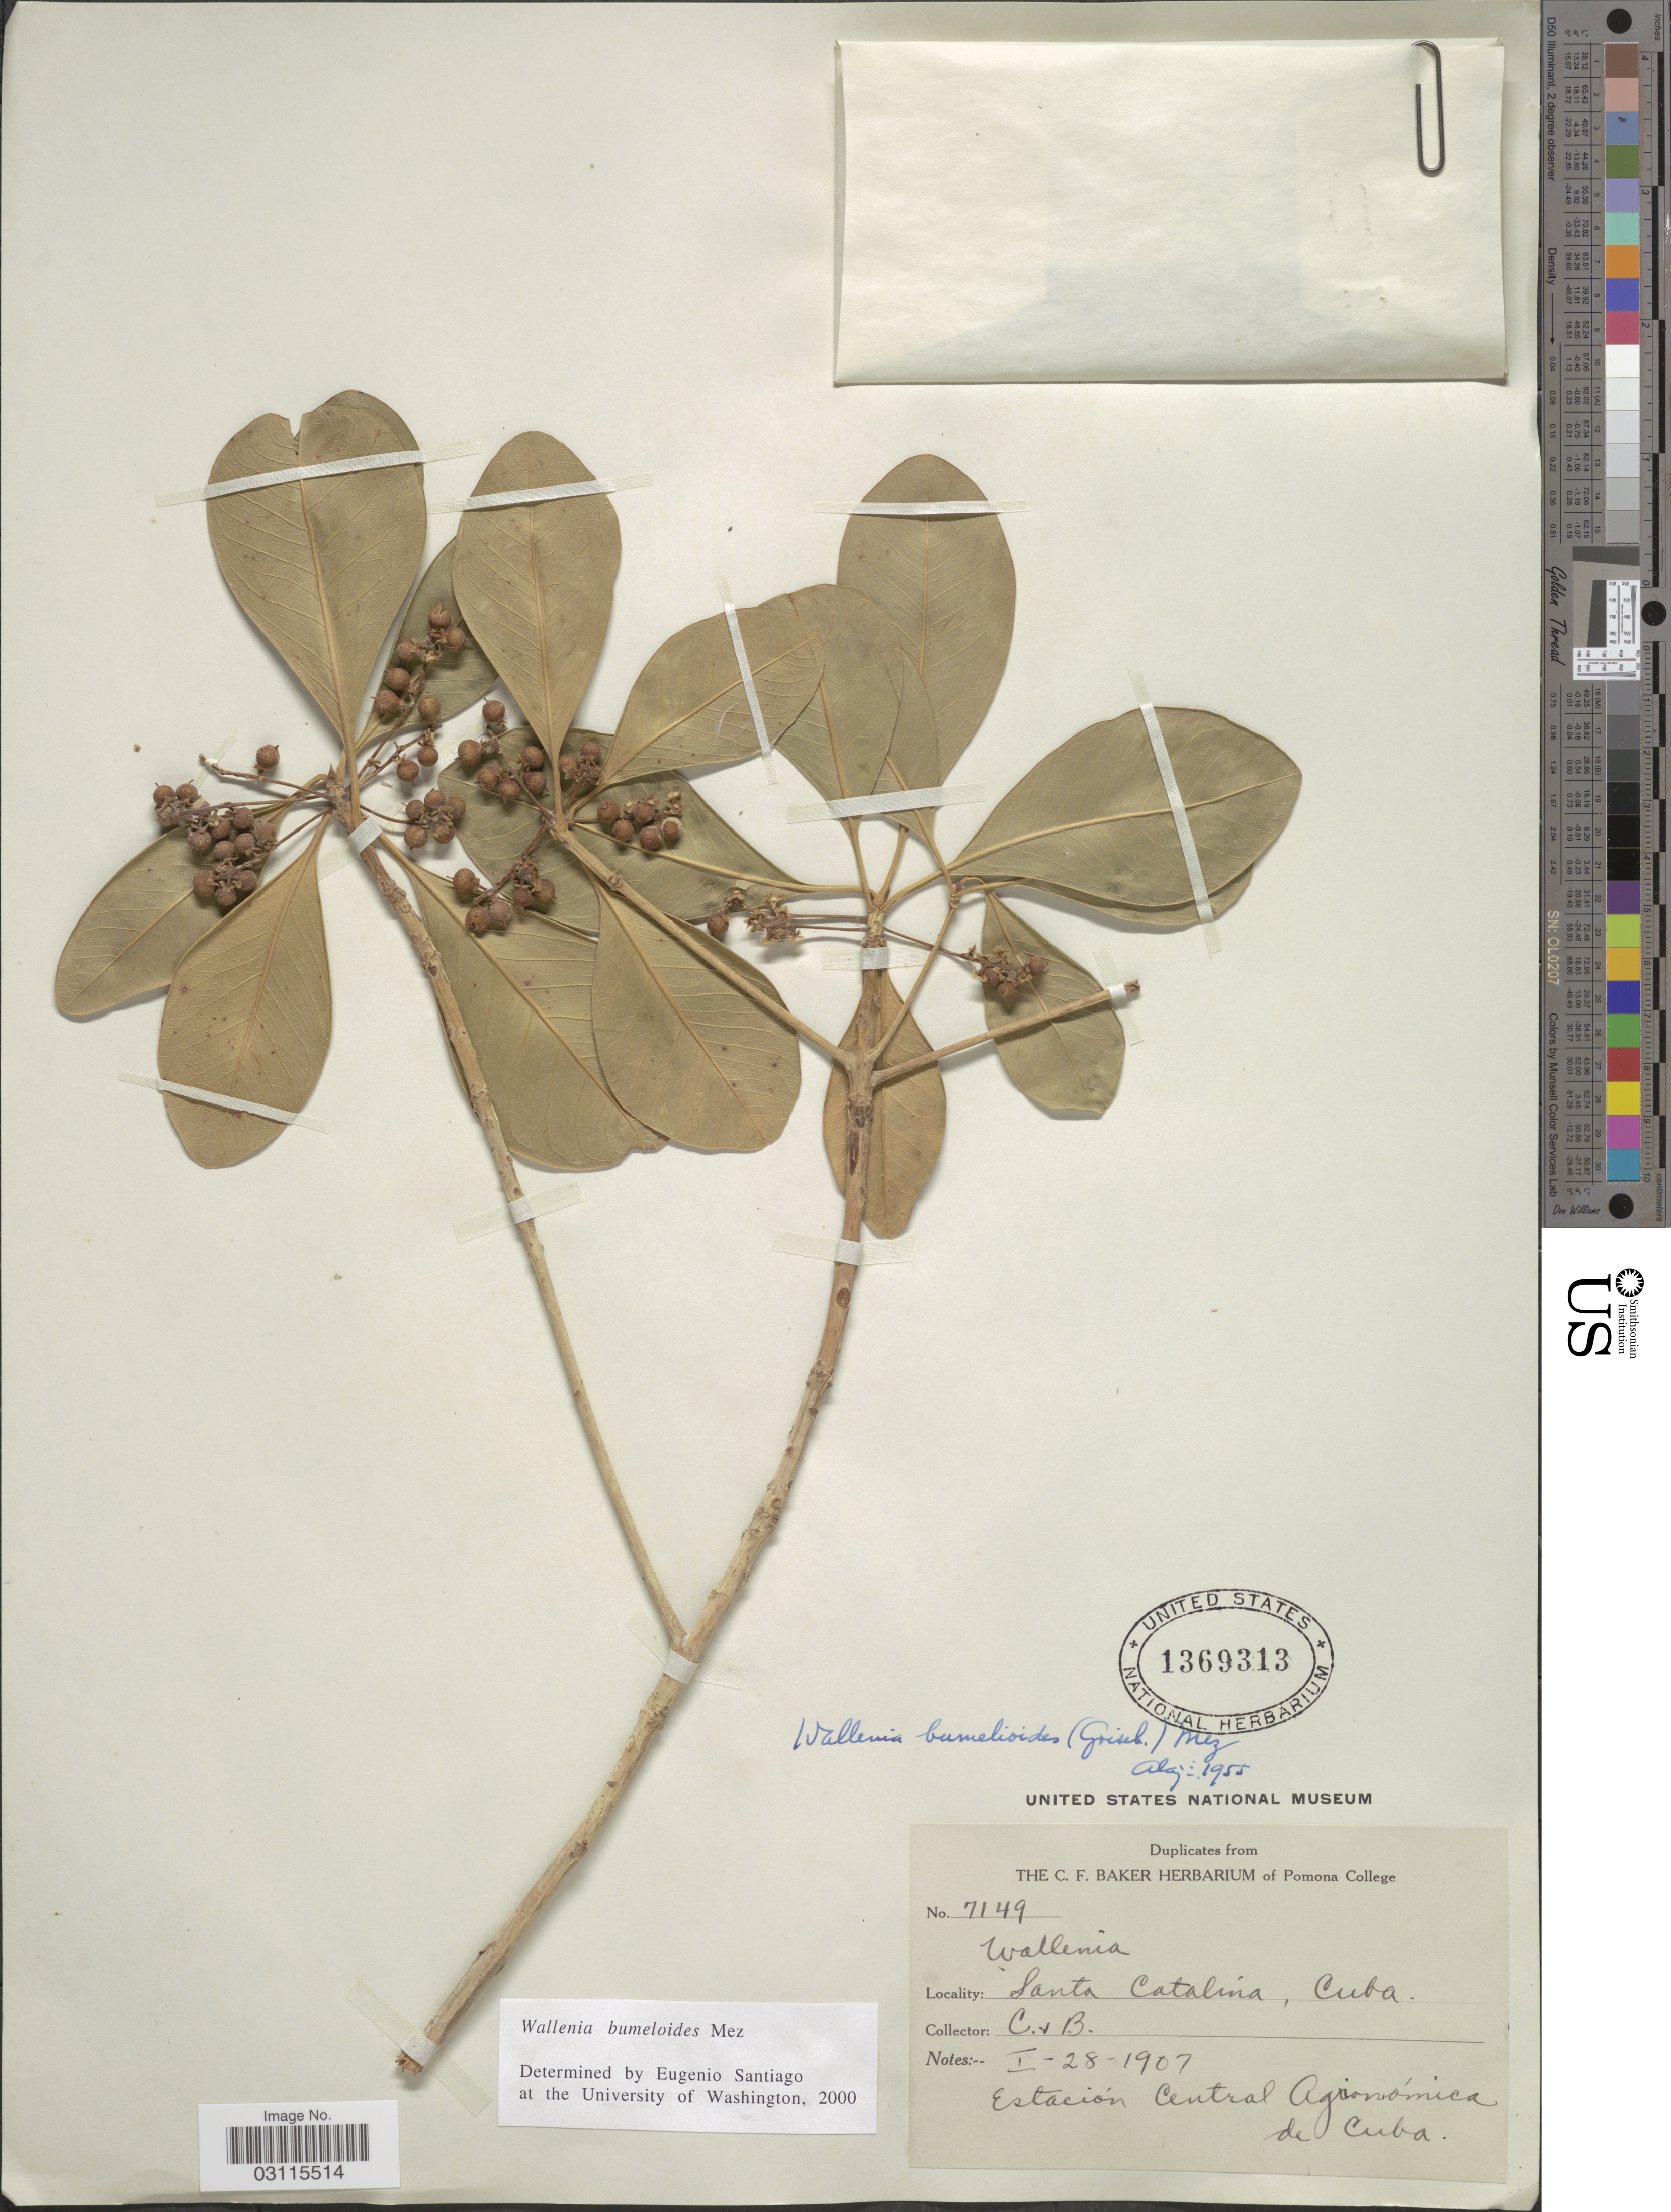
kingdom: Plantae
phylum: Tracheophyta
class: Magnoliopsida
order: Ericales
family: Primulaceae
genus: Wallenia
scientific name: Wallenia bumelioides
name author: (Griseb.) Mez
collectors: C. F. Baker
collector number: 7149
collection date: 1907-01-28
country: Cuba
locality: Santa Catalina. Estación Central Agronómica de Cuba.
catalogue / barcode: US 1369313